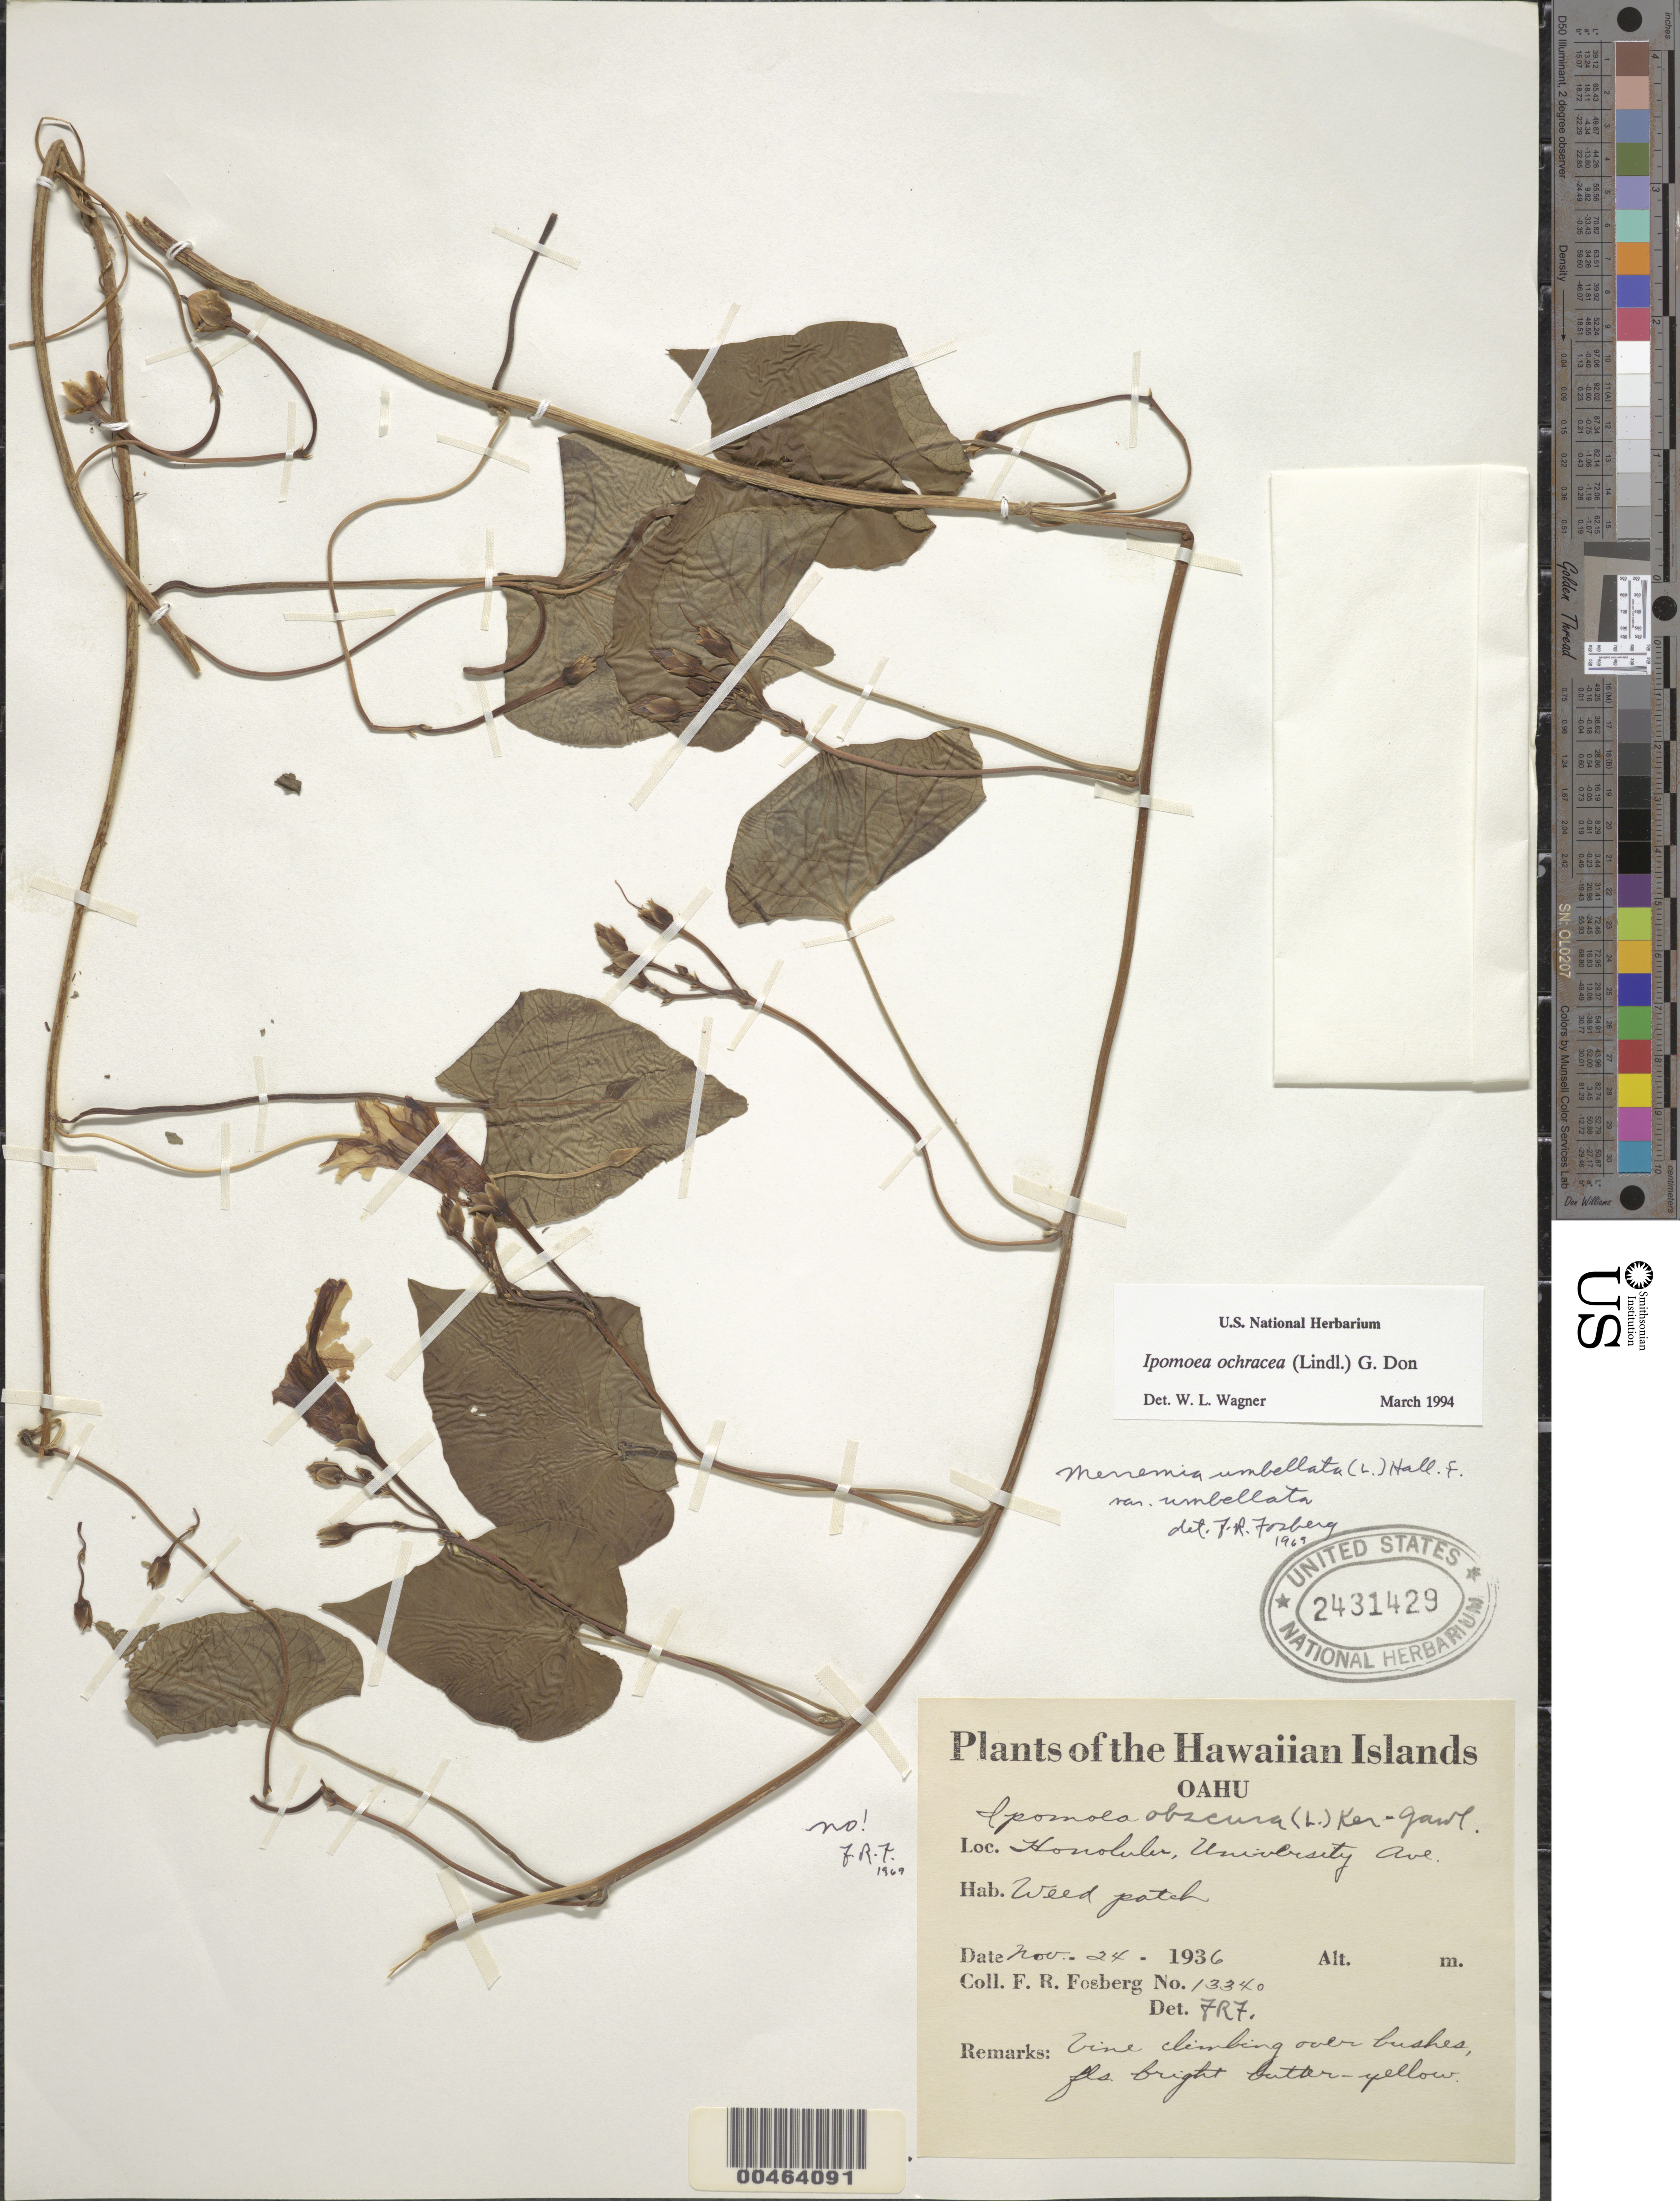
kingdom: Plantae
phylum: Tracheophyta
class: Magnoliopsida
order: Solanales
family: Convolvulaceae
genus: Ipomoea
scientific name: Ipomoea ochracea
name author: (Lindl.) G. Don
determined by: Wagner, W. L., (BOT), Smithsonian Institution - National Museum of Natural History (UNITED STATES)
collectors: F. R. Fosberg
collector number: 13340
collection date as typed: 24 Nov 1936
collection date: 1936-11-24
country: United States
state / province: Hawaii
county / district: Honolulu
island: Oahu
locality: Honolulu, University Ave.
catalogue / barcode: US 2431429